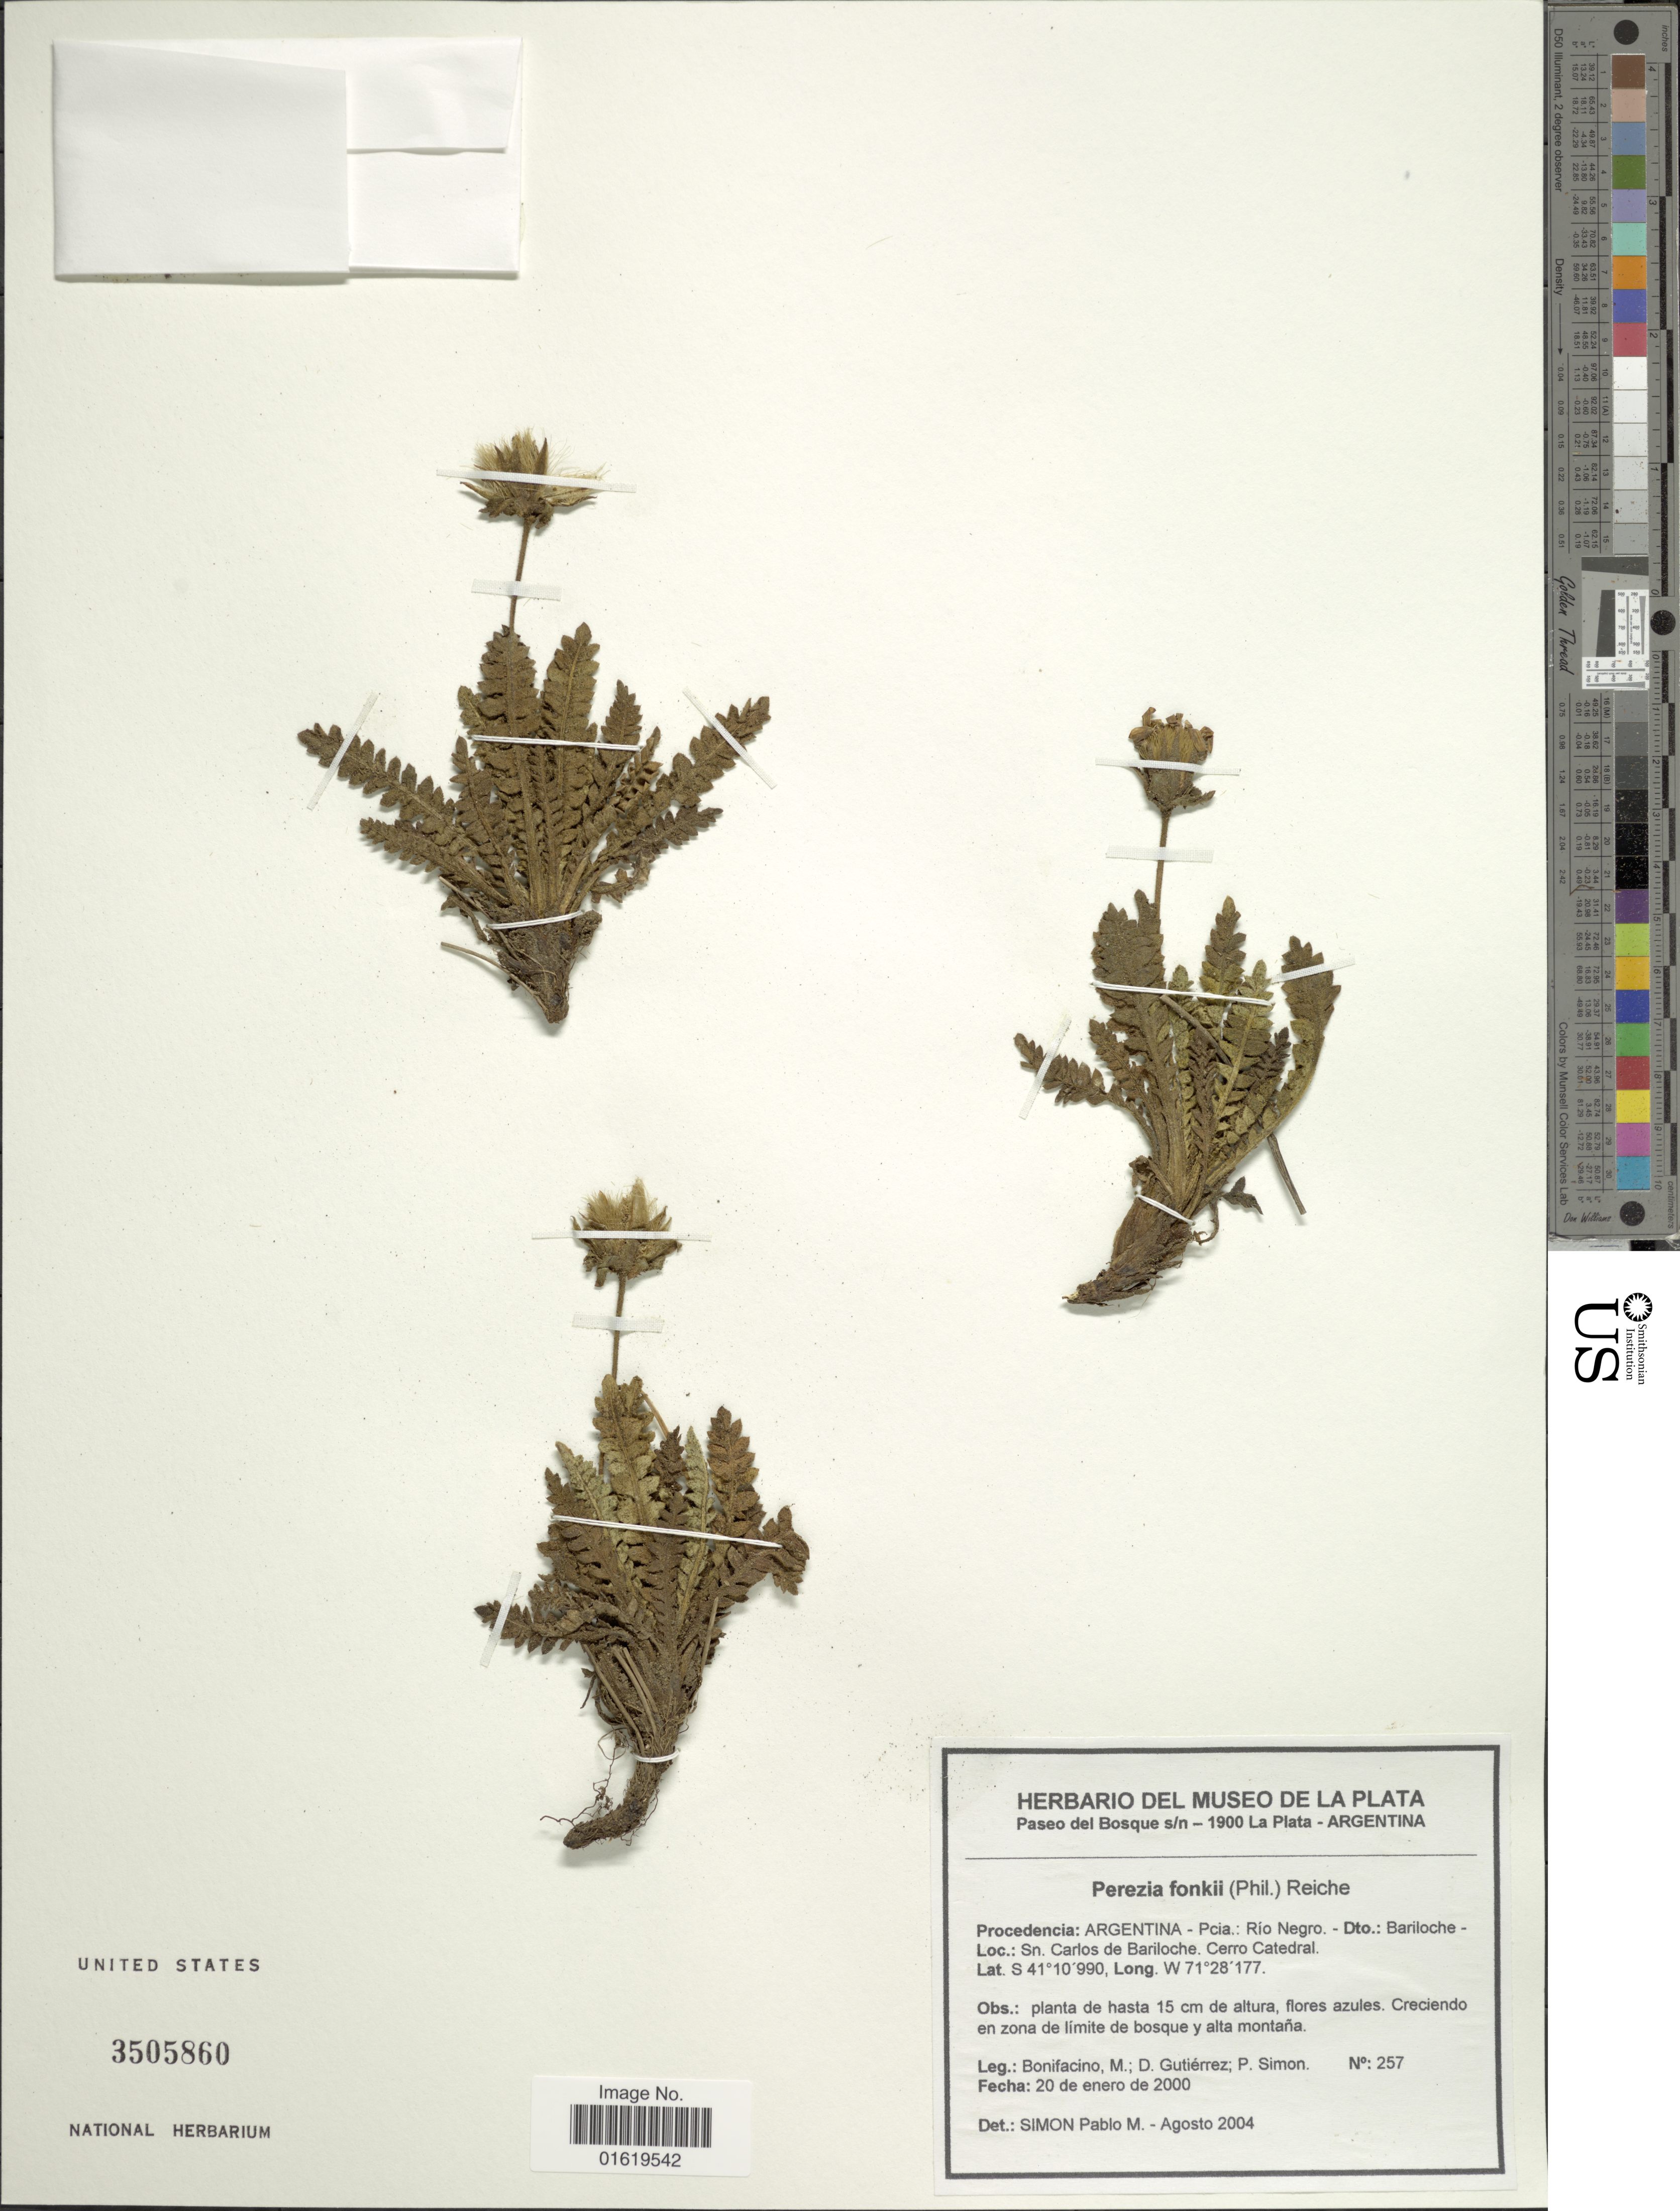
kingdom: Plantae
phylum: Tracheophyta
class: Magnoliopsida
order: Asterales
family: Asteraceae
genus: Perezia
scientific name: Perezia fonkii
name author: (Phil.) Reiche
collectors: M. Bonifacino, D. G. Gutiérrez & P. Simon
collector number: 0257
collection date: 2000-01-20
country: Argentina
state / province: Rio Negro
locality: Bariloche- Sn. Carlos de Bariloche. Cerro Catedral.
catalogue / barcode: US 3505860